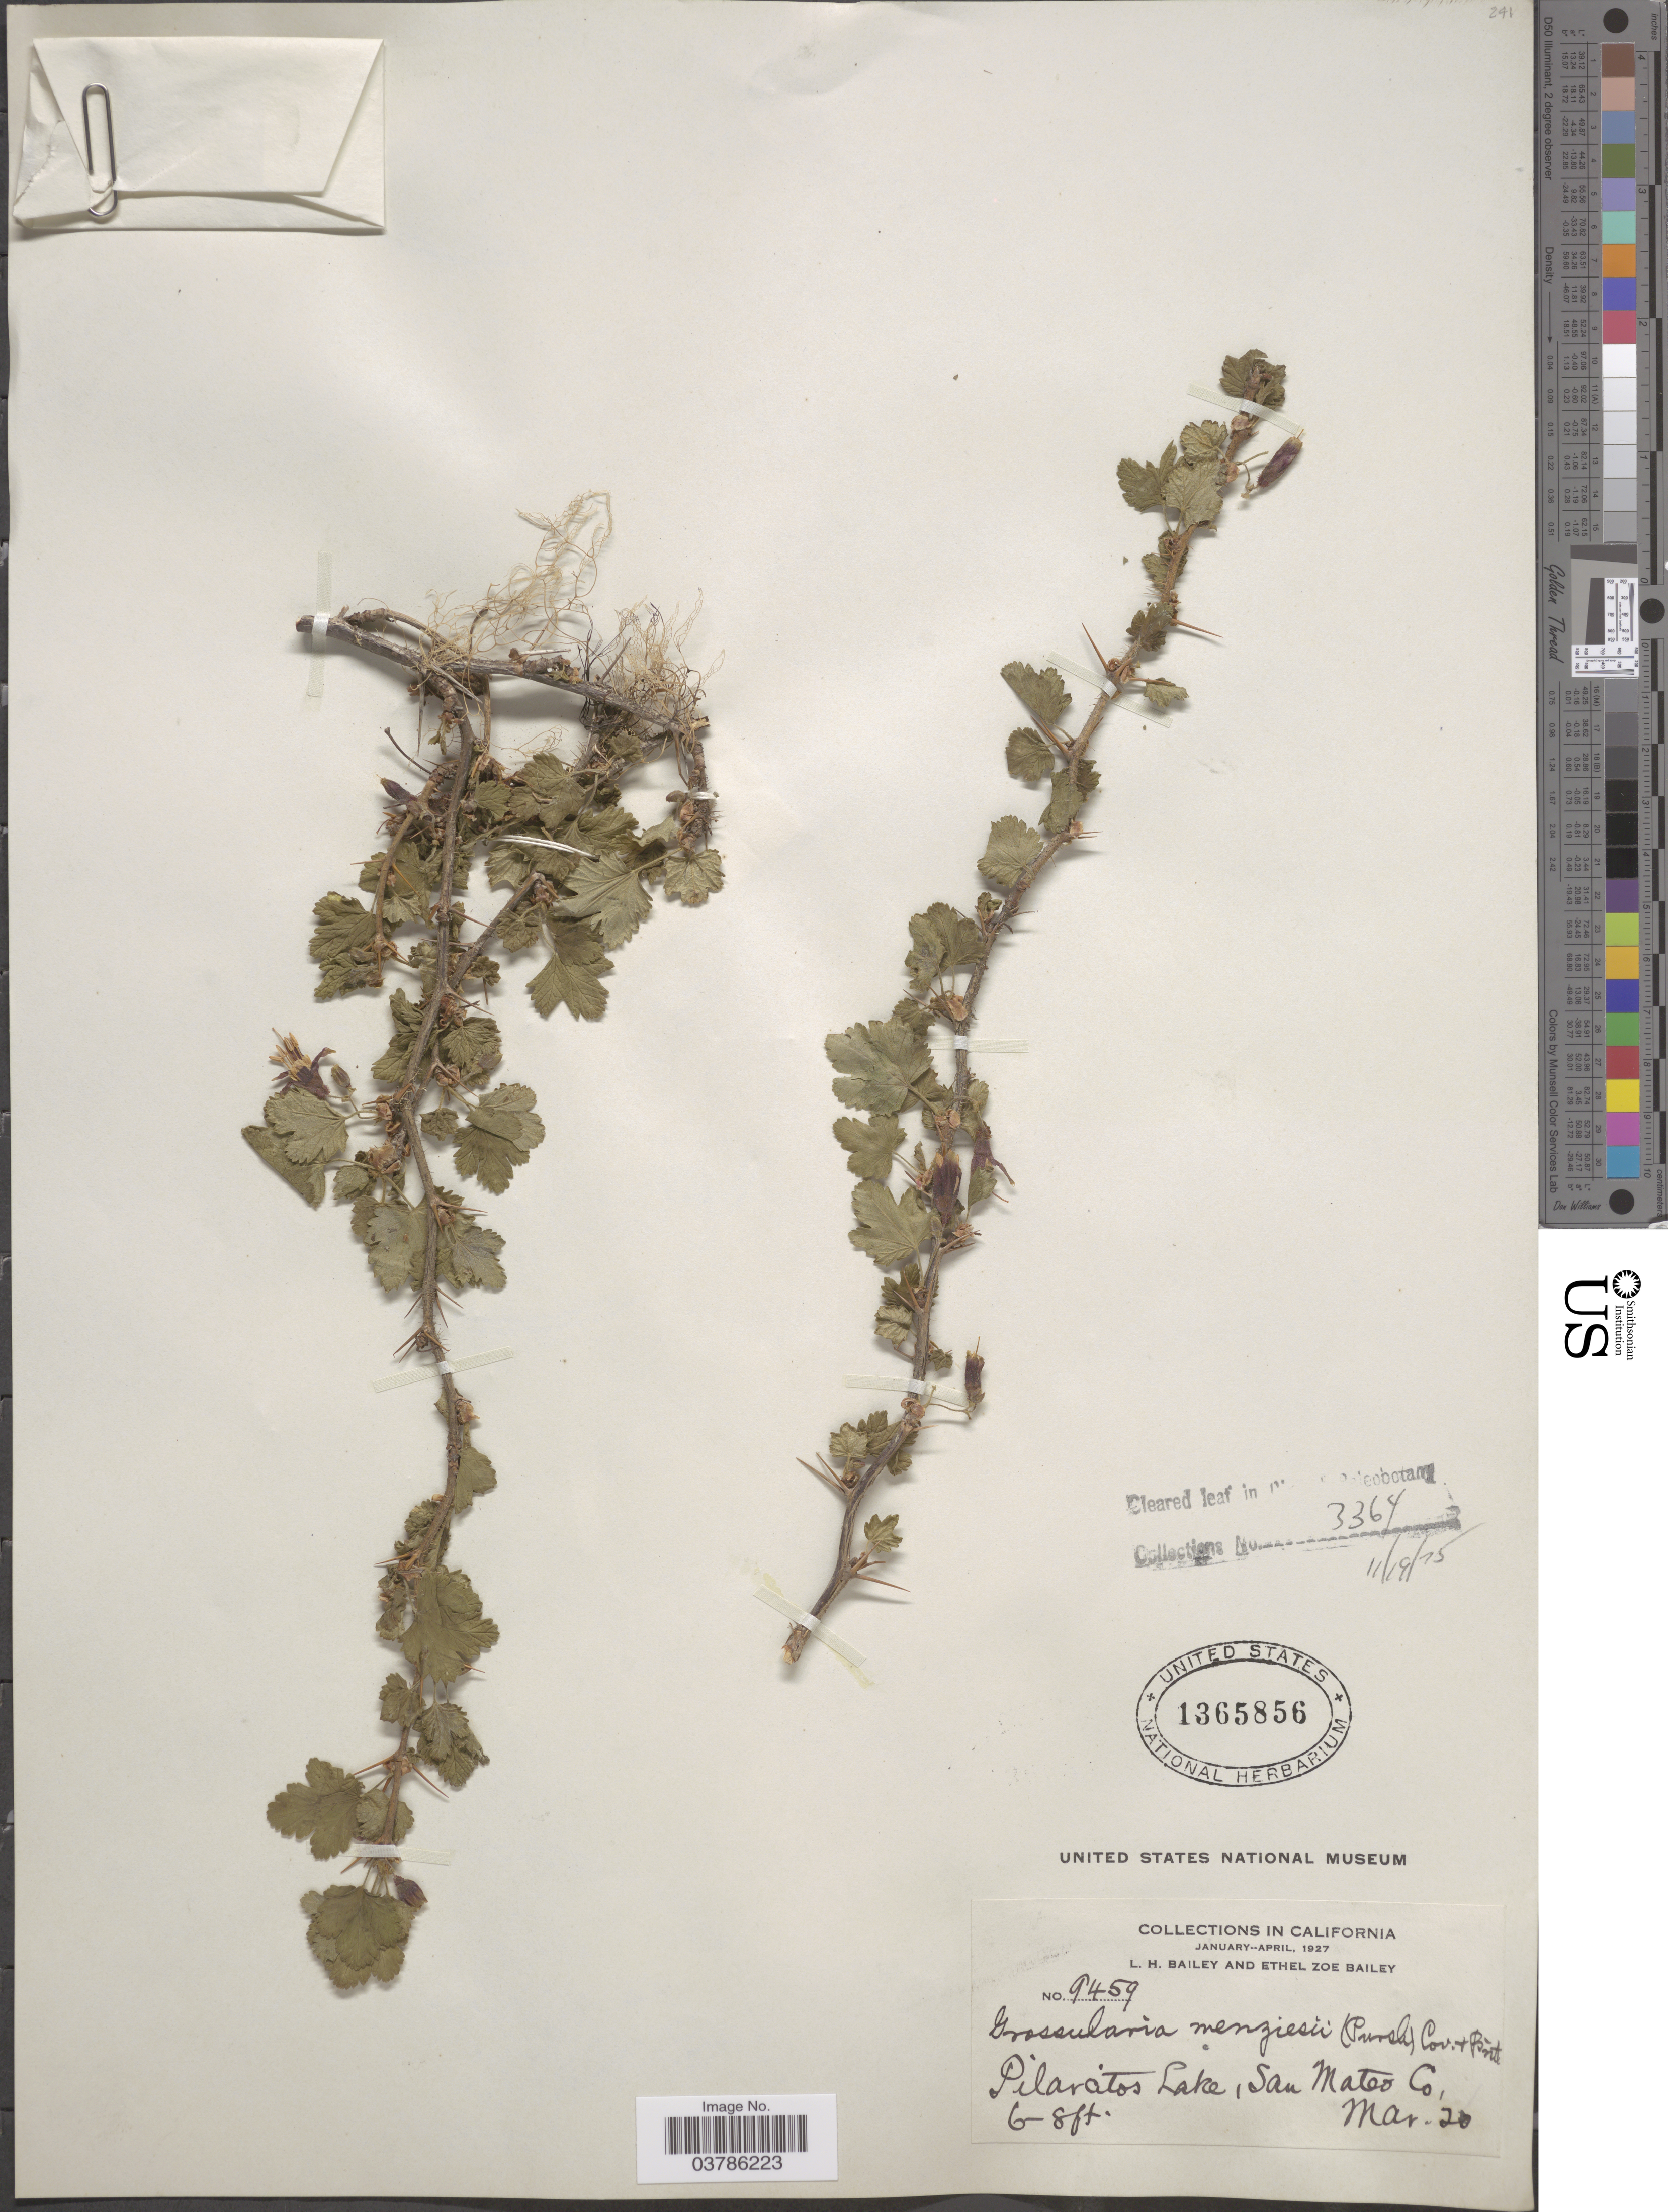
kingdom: Plantae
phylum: Tracheophyta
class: Magnoliopsida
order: Saxifragales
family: Grossulariaceae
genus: Ribes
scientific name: Ribes menziesii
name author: Pursh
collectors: L. H. Bailey & E. Z. Bailey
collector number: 9459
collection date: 1927-03-20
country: United States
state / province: California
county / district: San Mateo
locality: Pilarcitos Lake, San Mateo Co.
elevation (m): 2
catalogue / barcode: US 1365856